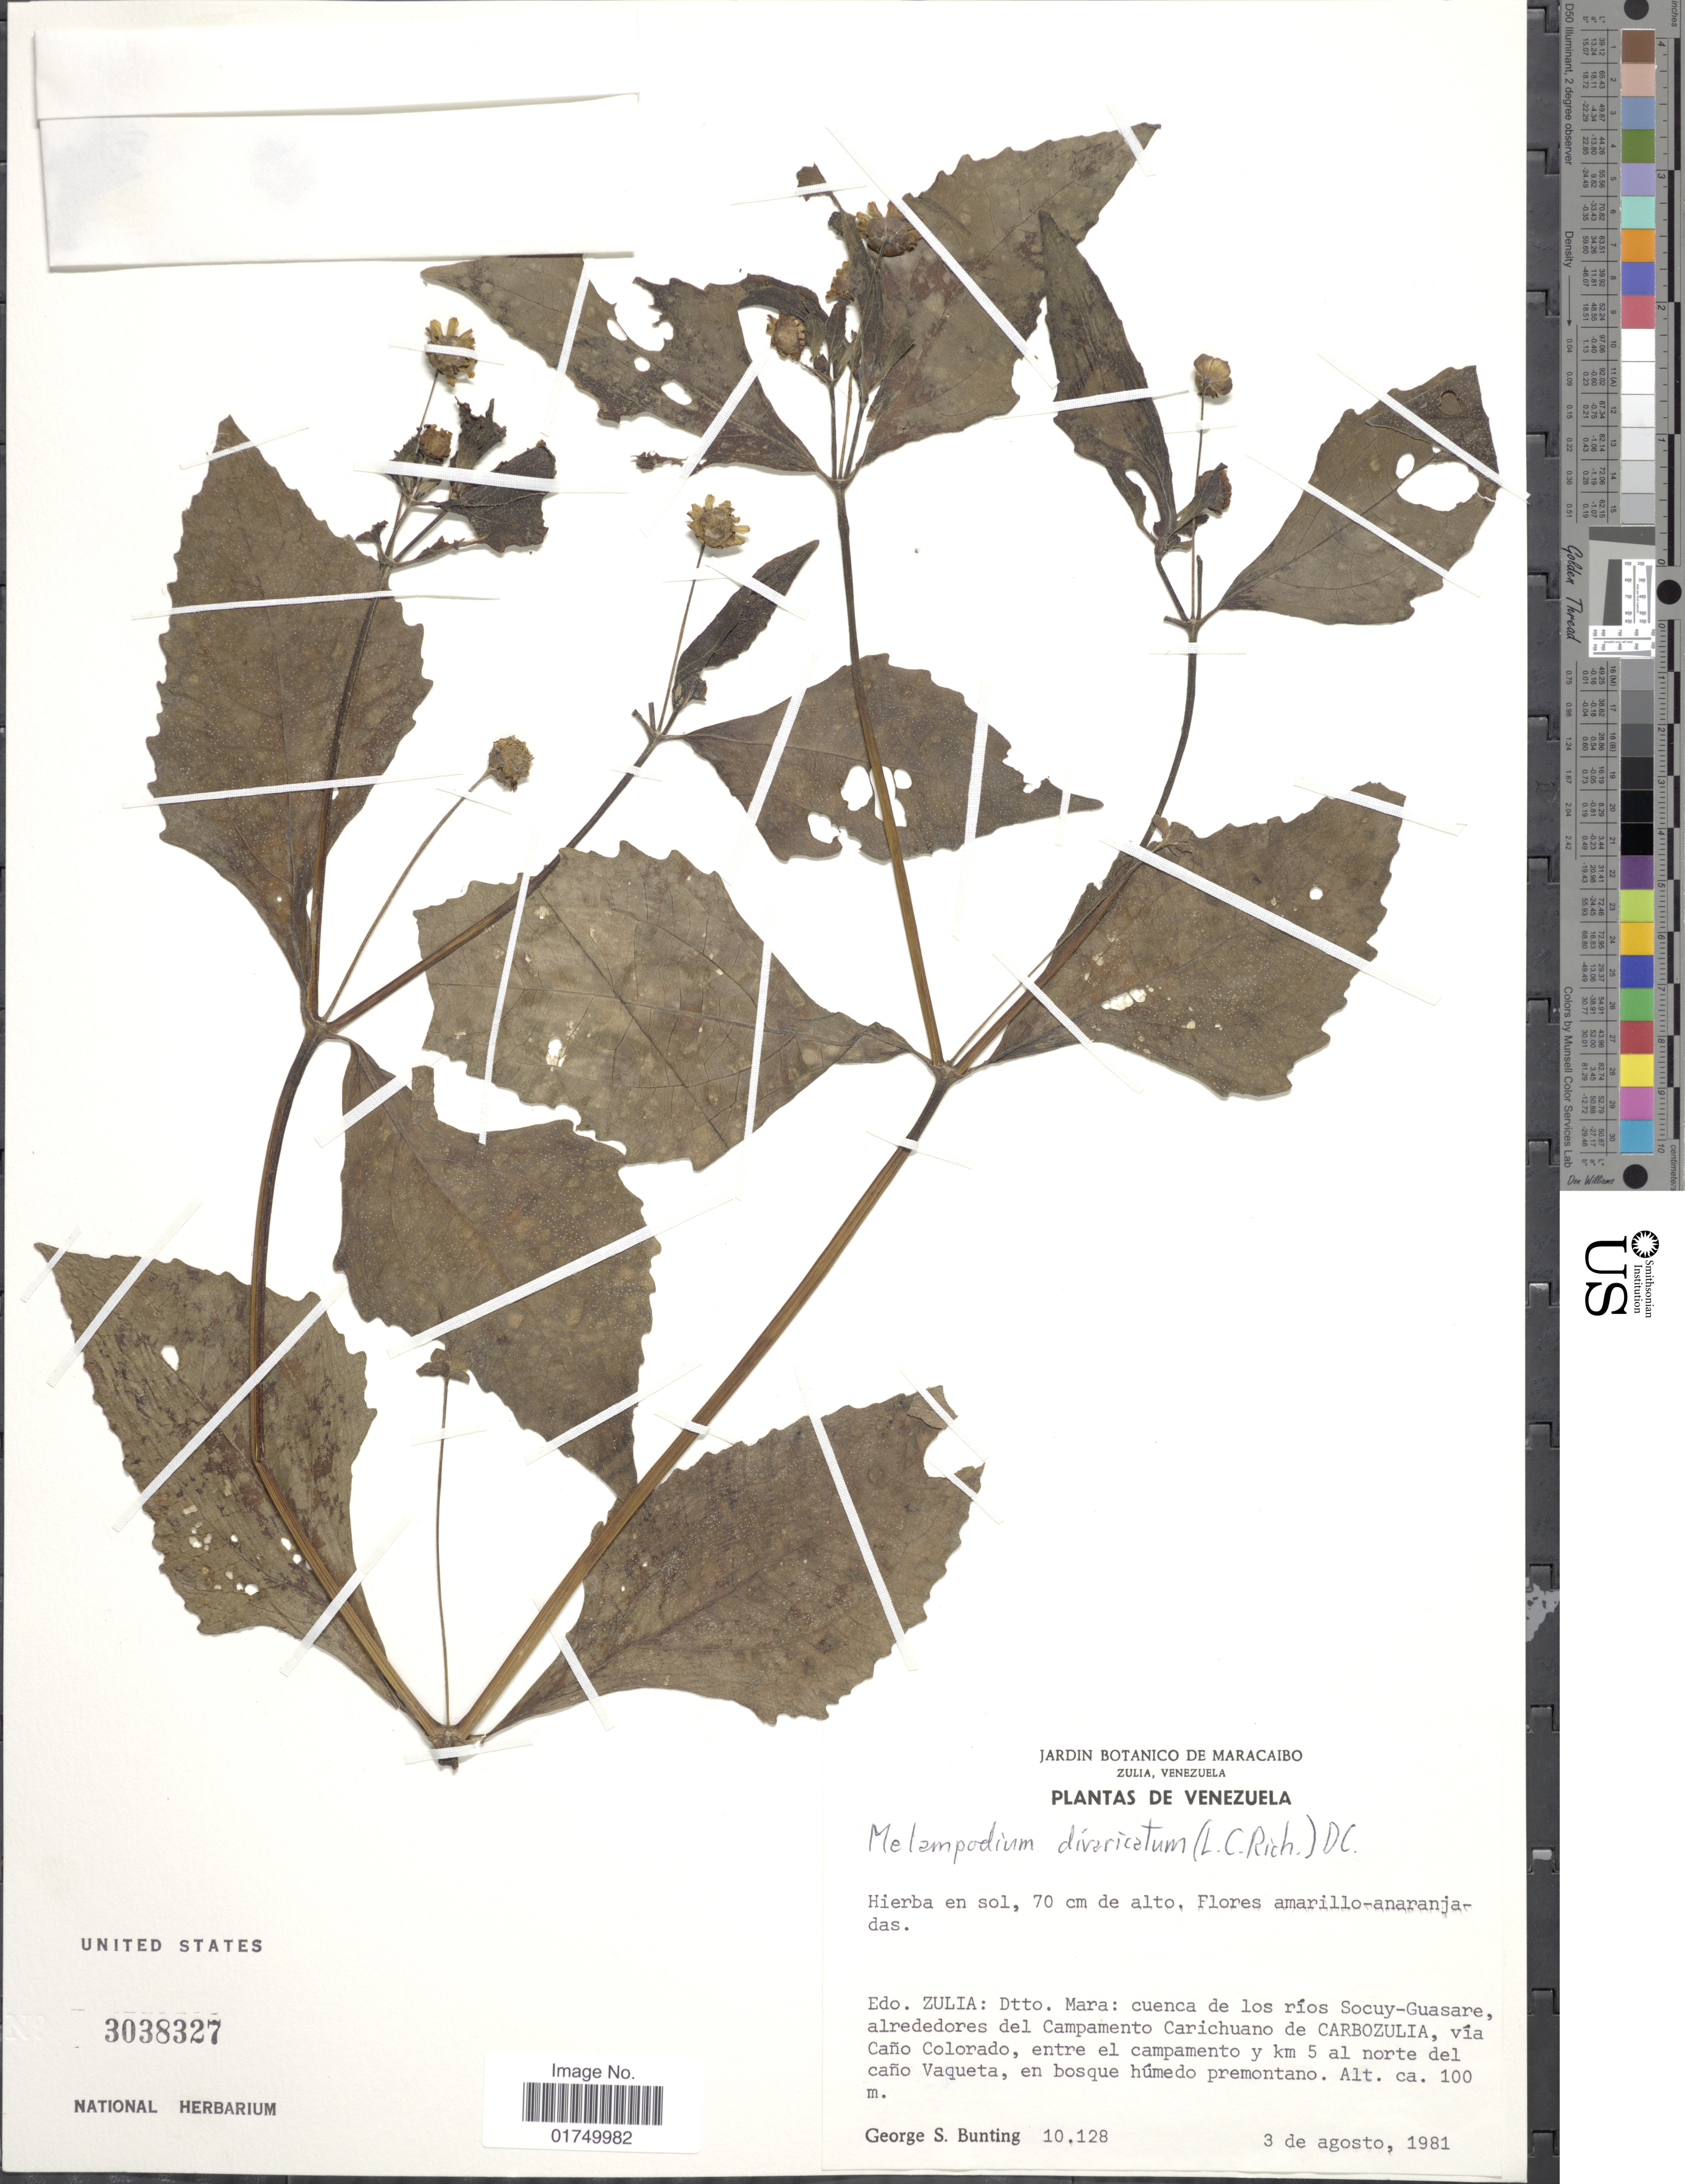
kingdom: Plantae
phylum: Tracheophyta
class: Magnoliopsida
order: Asterales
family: Asteraceae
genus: Melampodium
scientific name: Melampodium divaricatum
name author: (Rich.) DC.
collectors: G. S. Bunting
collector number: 10128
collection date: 1981-08-03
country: Venezuela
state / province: Zulia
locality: Edo. Zulia: Dtto. Mara: cuenca de los ríos Socuy-Guasare, alrededores del Campamento Carichuano de Carbozulia, vía Caño Colorado, entre el campamento y km 5 al norte del caño Vaqueta, en bosque húmedo premontano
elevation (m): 100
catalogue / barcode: US 3038327